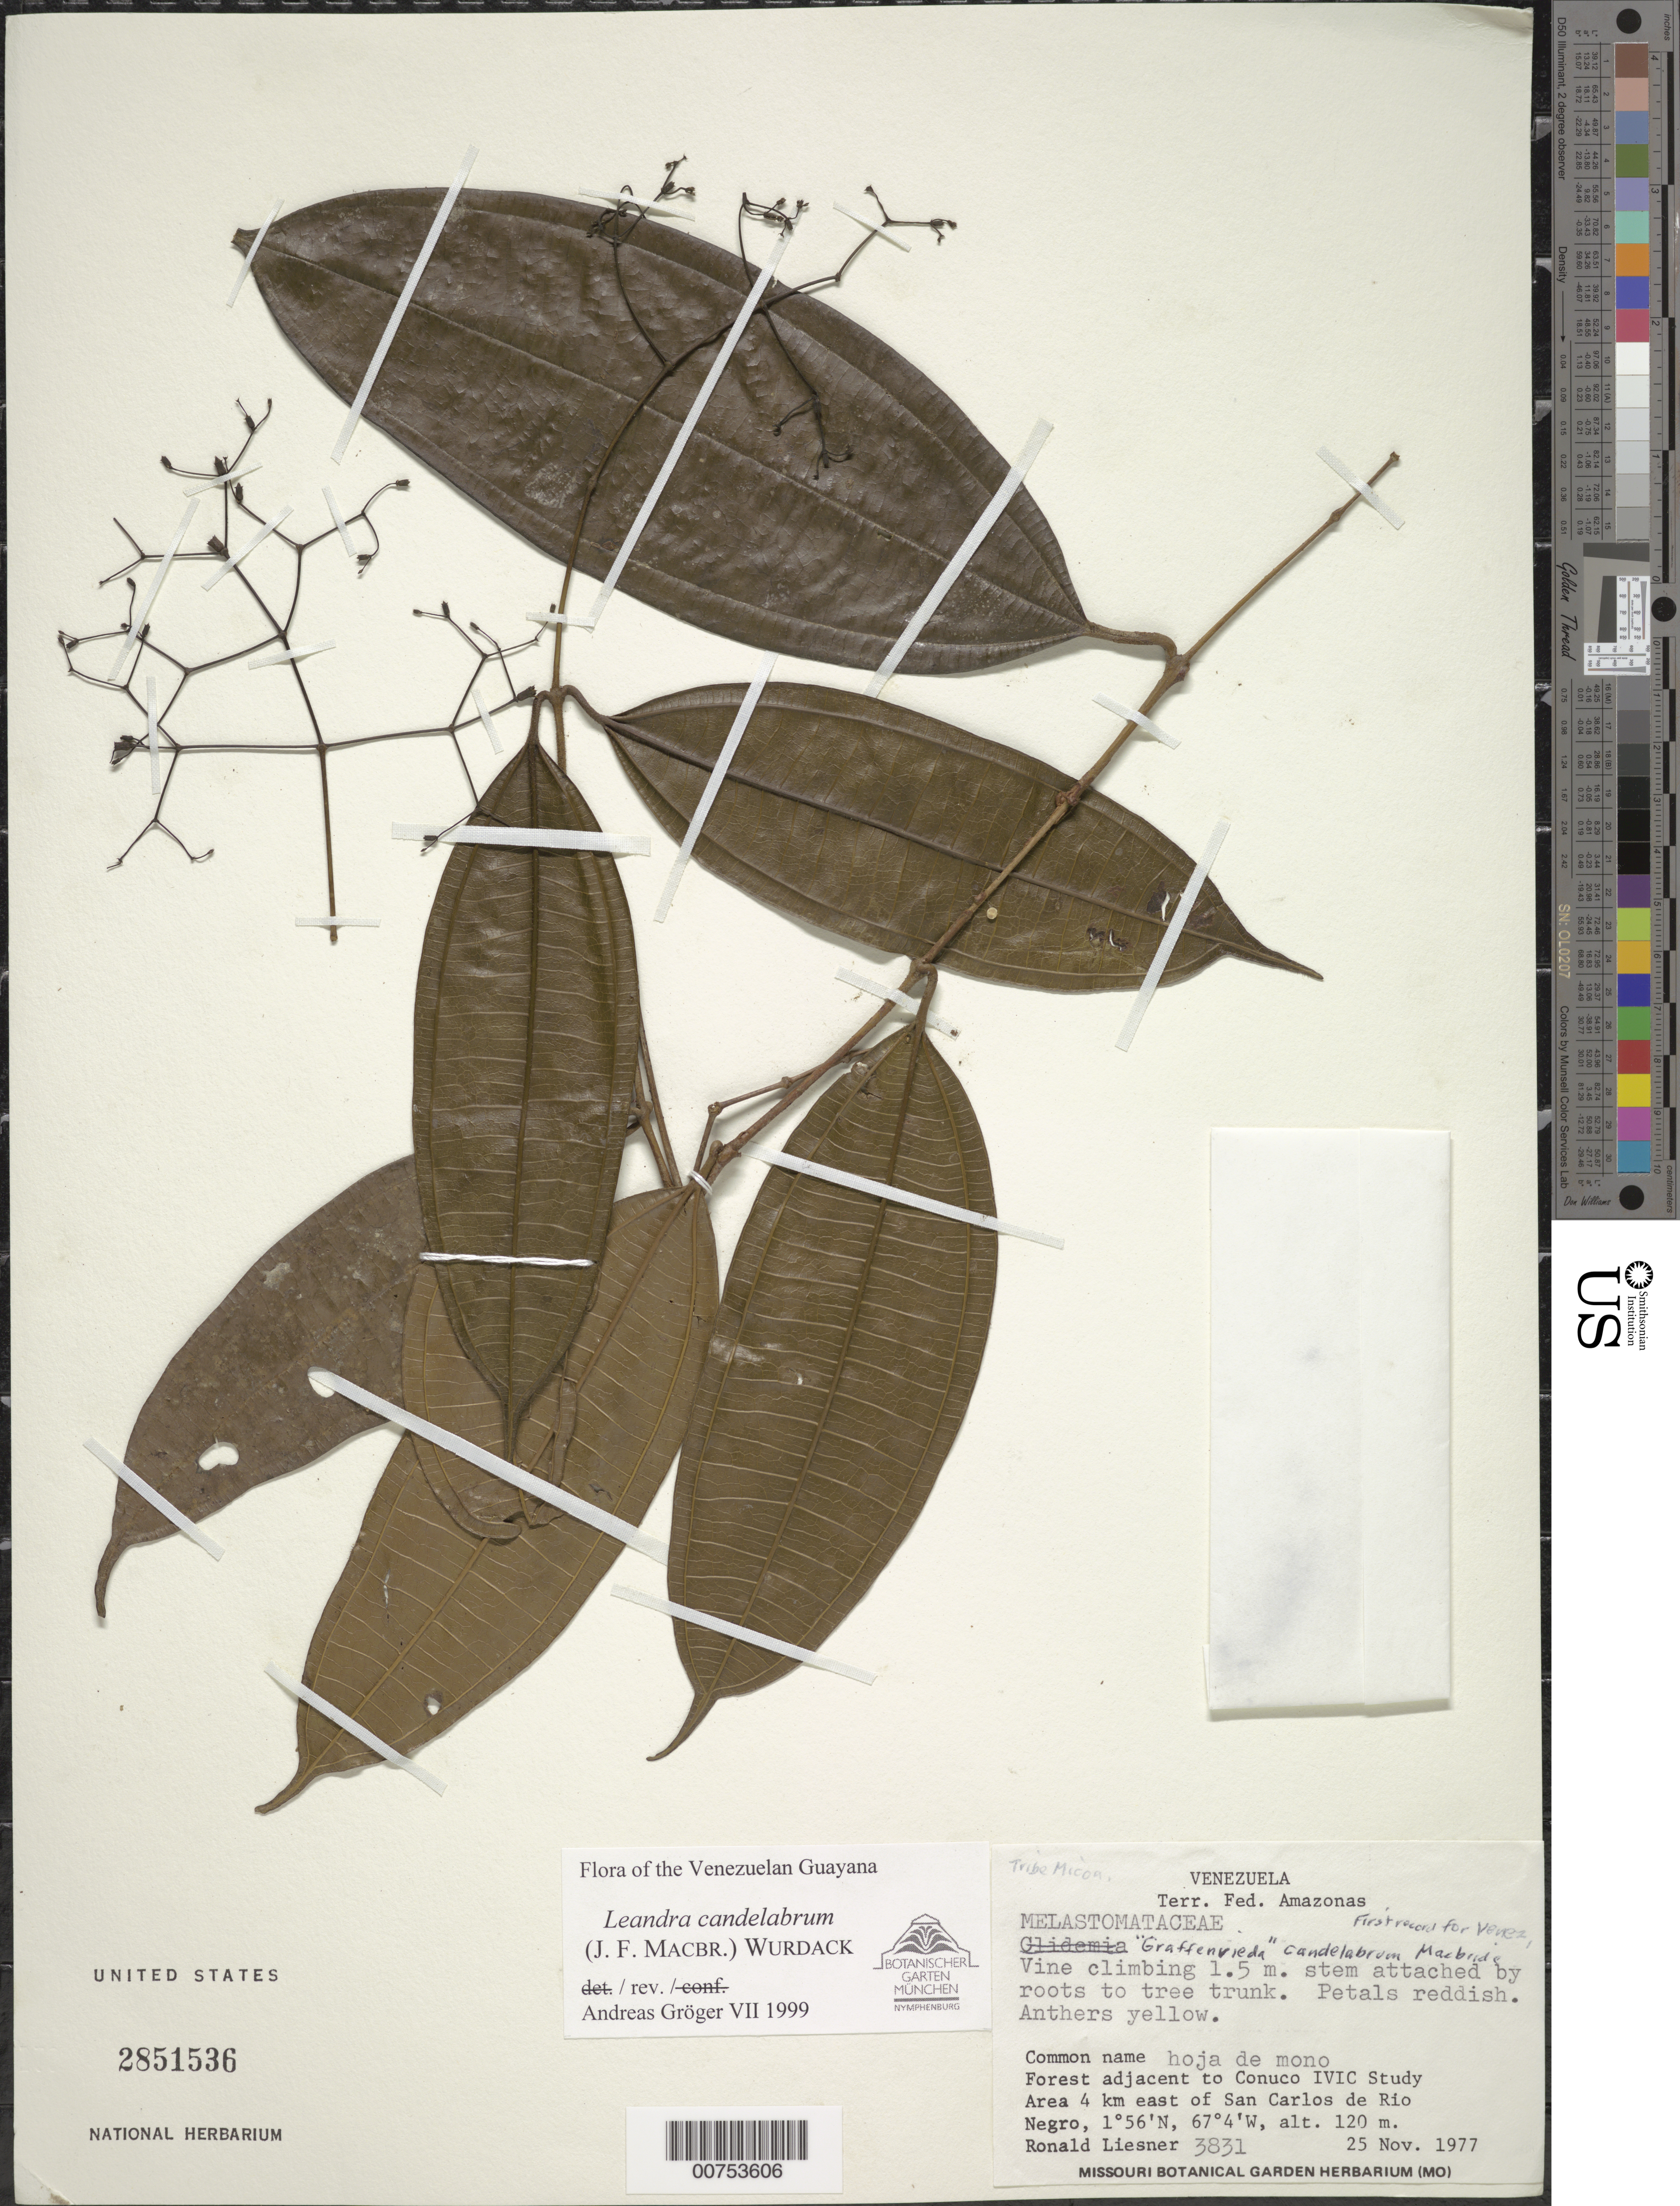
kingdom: Plantae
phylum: Tracheophyta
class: Magnoliopsida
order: Myrtales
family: Melastomataceae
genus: Leandra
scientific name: Leandra candelabrum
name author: (J.F. Macbr.) Wurdack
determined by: Gröger, A.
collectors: R. L. Liesner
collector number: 3831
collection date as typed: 25-Nov-77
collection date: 1977-11-25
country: Venezuela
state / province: Amazonas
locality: San Carlos de Río Negro, 4 km E of, adjacent to Conuco IVIC Study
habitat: Forest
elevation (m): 120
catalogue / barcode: US 2851536